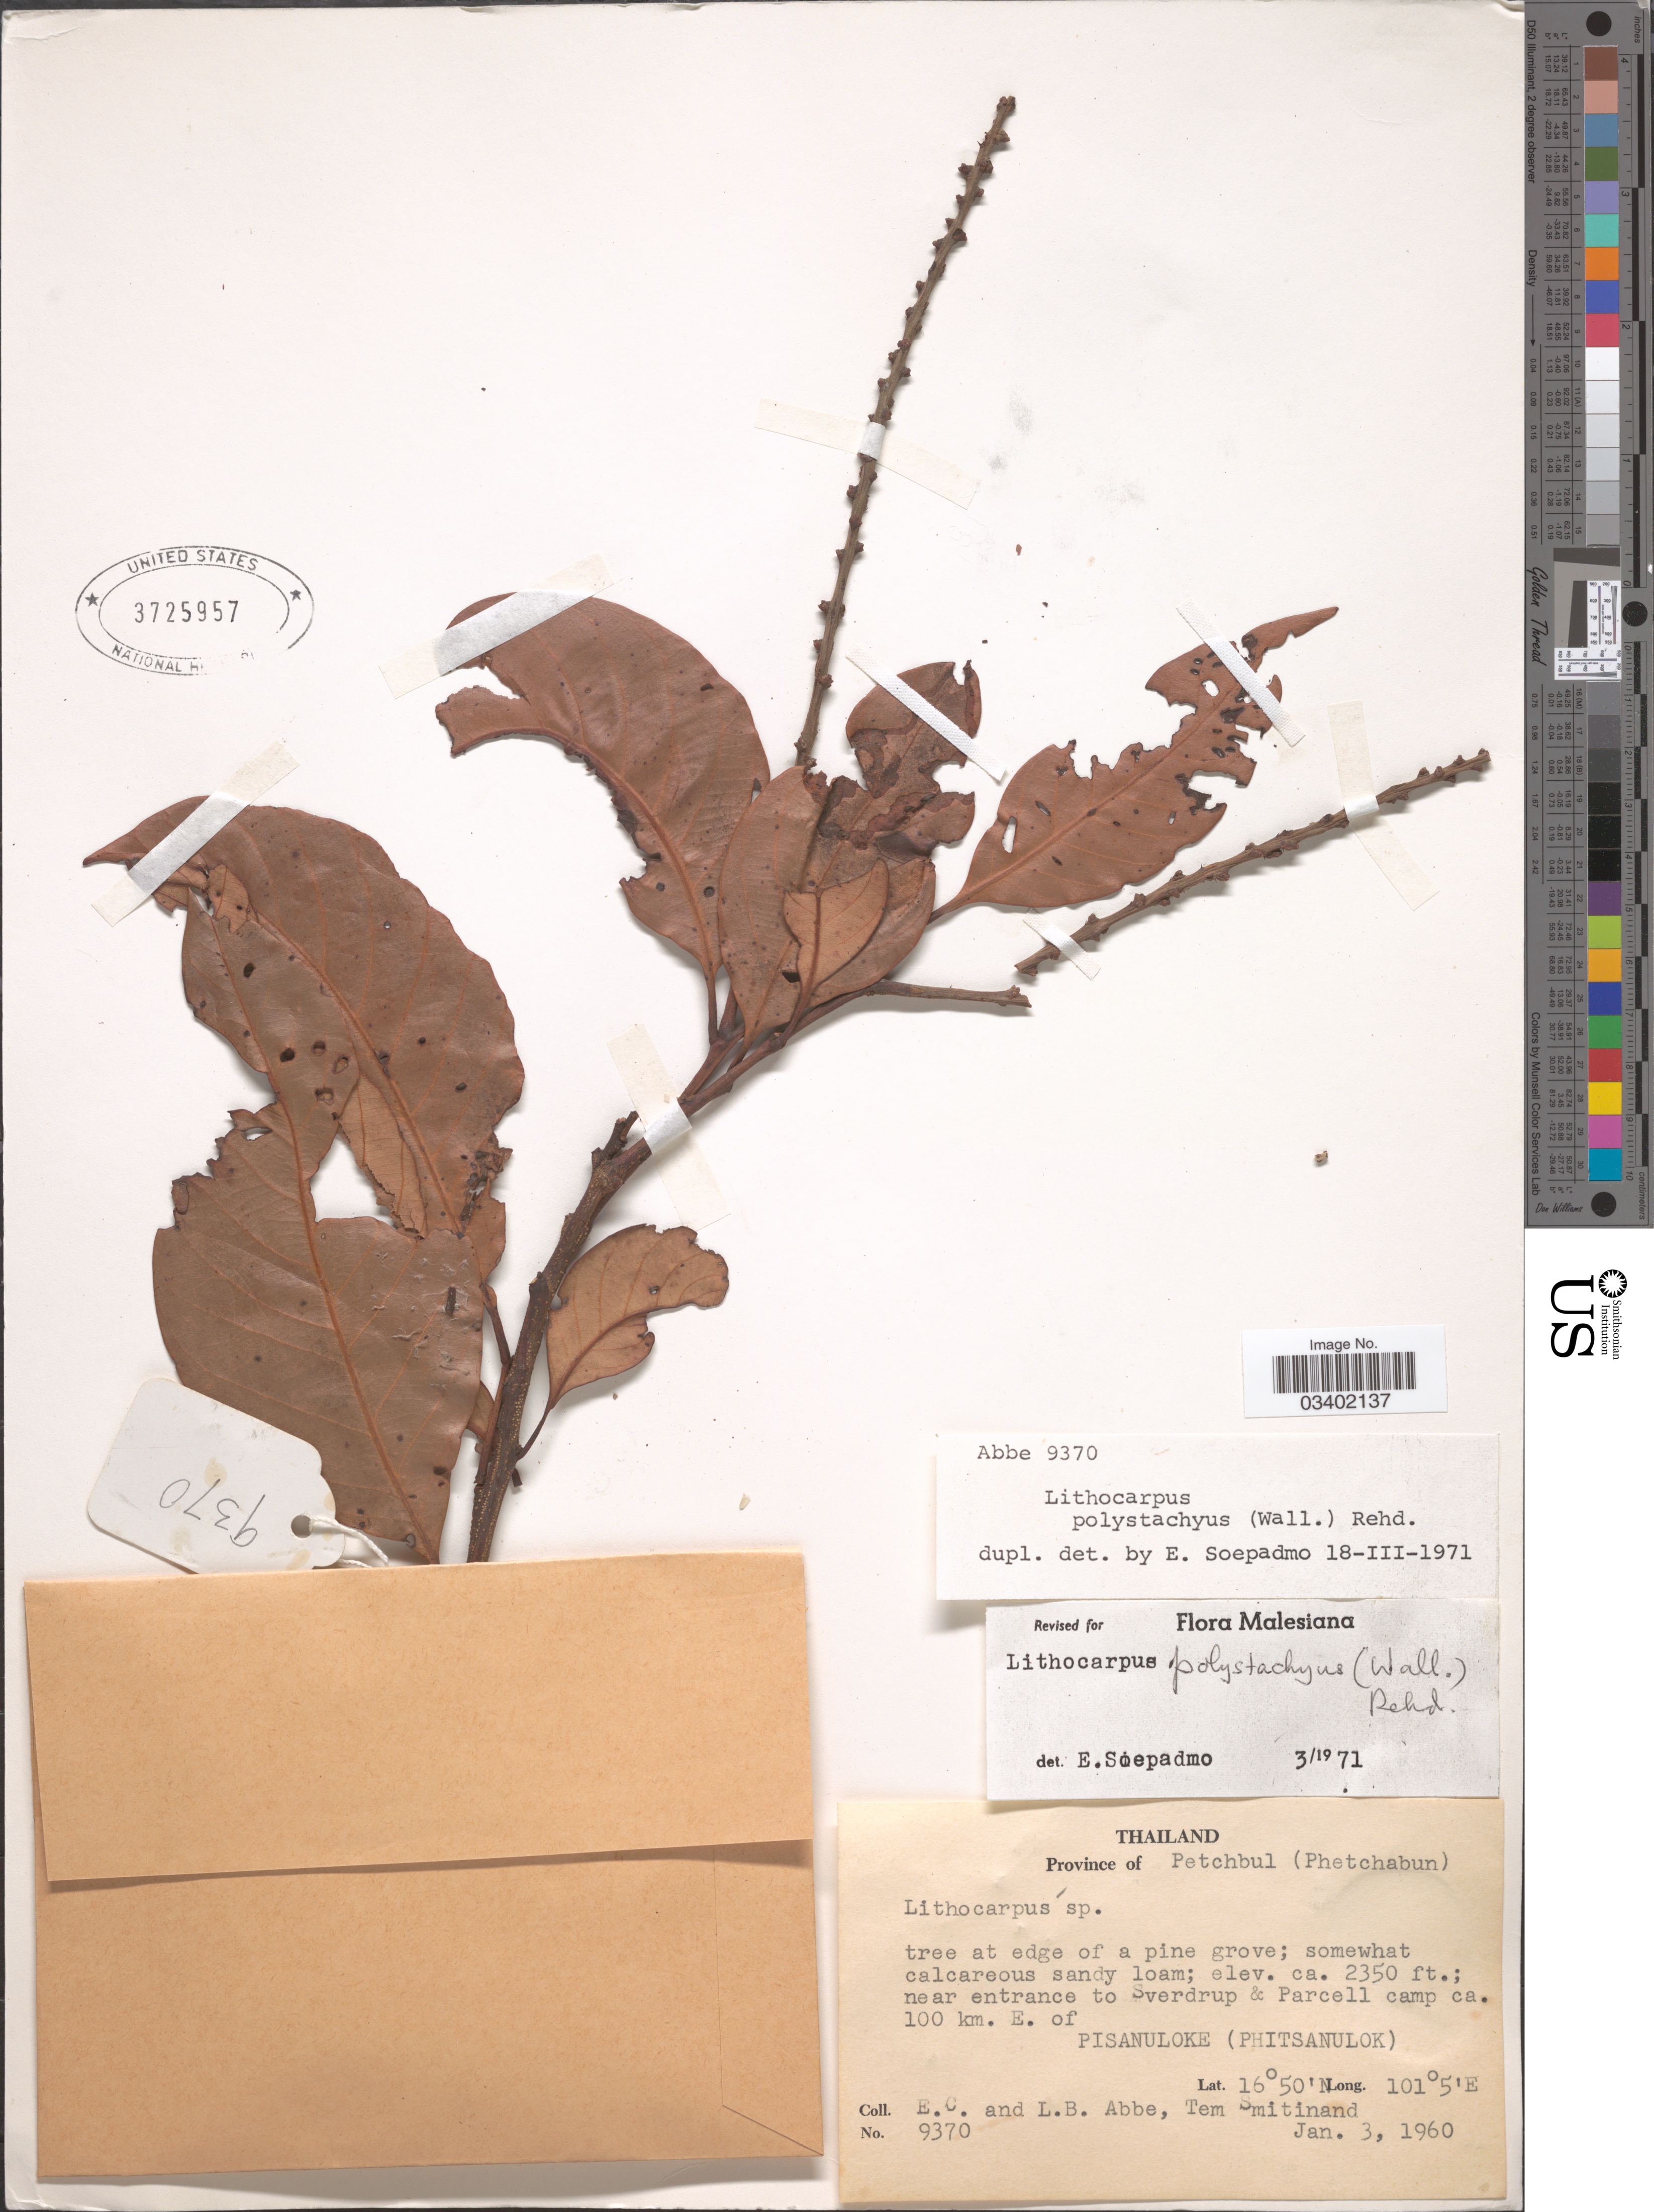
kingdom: Plantae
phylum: Tracheophyta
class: Magnoliopsida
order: Fagales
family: Fagaceae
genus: Lithocarpus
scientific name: Lithocarpus polystachyus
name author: (Wall. ex A. DC.) Rehder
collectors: E. C. Abbe, L. B. Abbe & T. Smitinand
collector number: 9370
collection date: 1960-01-03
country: Thailand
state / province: Phetchabun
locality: Province of Petchbul. Near entrance to Sverdrup & Parcell camp ca. 100 km. E. of Pisanuloke (Phitsanulok).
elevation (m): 716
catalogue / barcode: US 3725957